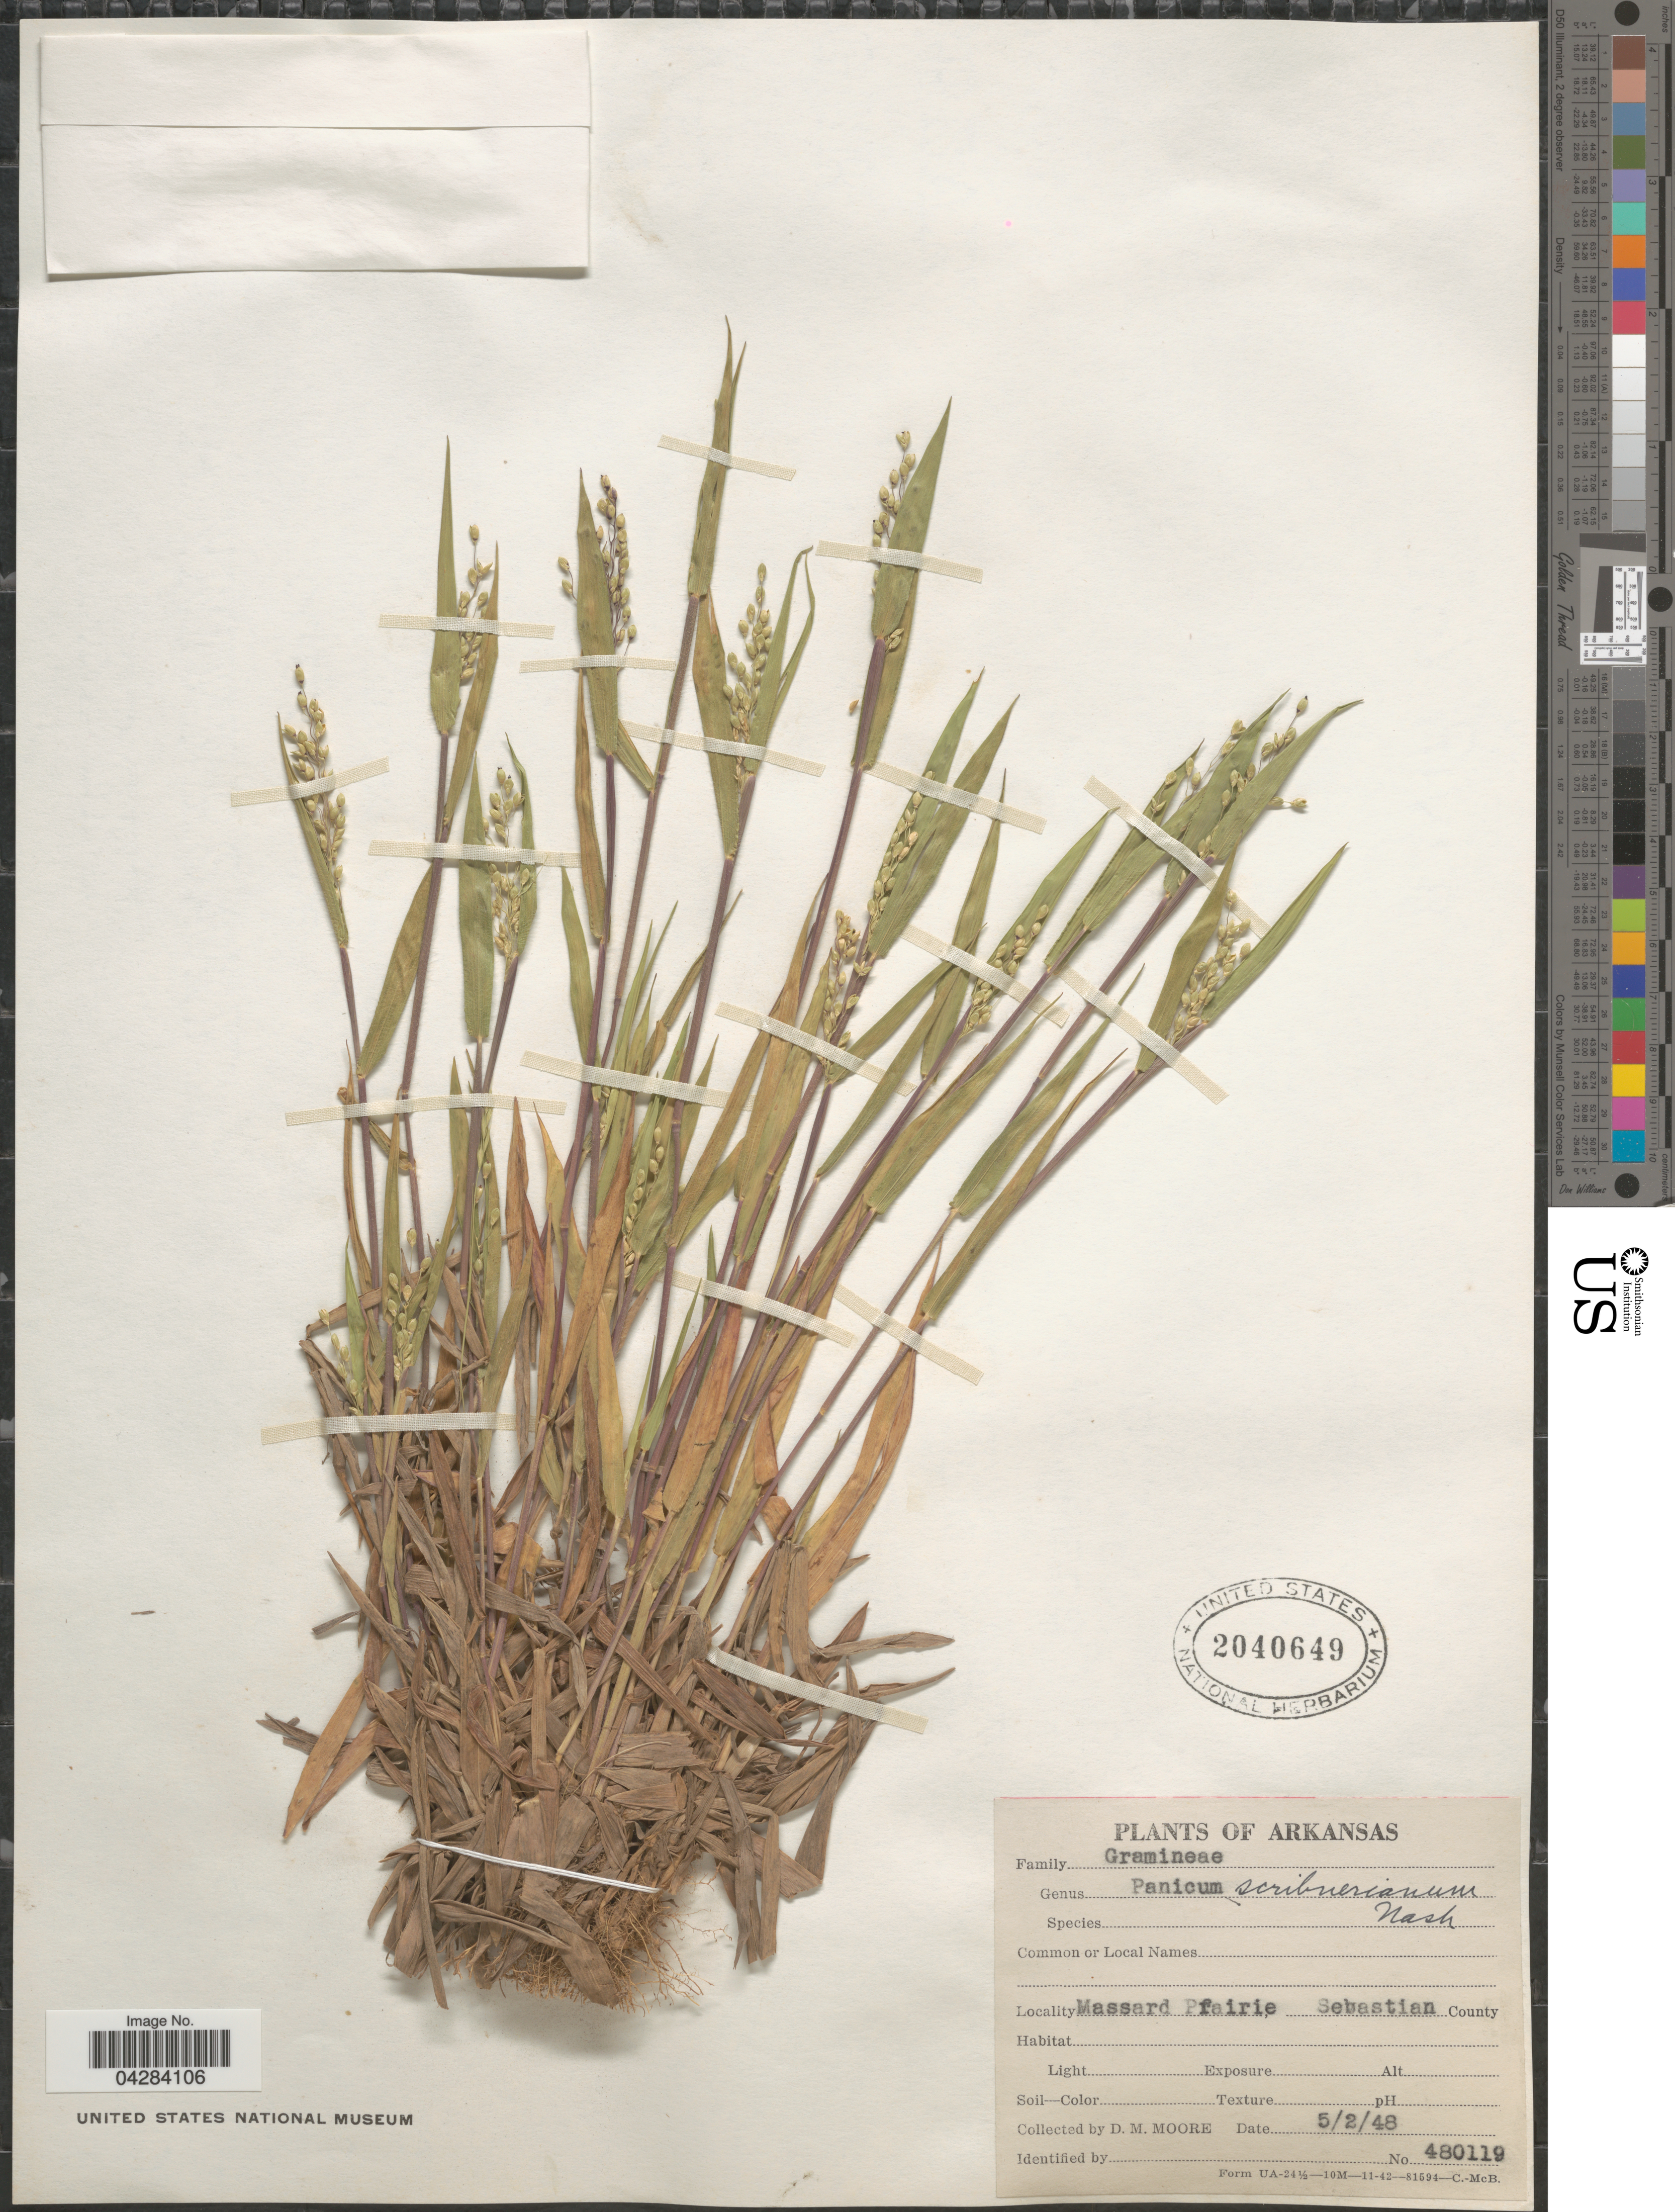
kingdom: Plantae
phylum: Tracheophyta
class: Liliopsida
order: Poales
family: Poaceae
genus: Dichanthelium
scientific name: Dichanthelium oligosanthes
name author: (Schult.) Gould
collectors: D. Moore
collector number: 480119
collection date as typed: Transcribed d/m/y: 2/5/48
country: United States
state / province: Arkansas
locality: Massard Prairie, Sebastian County.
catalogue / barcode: US 2040649